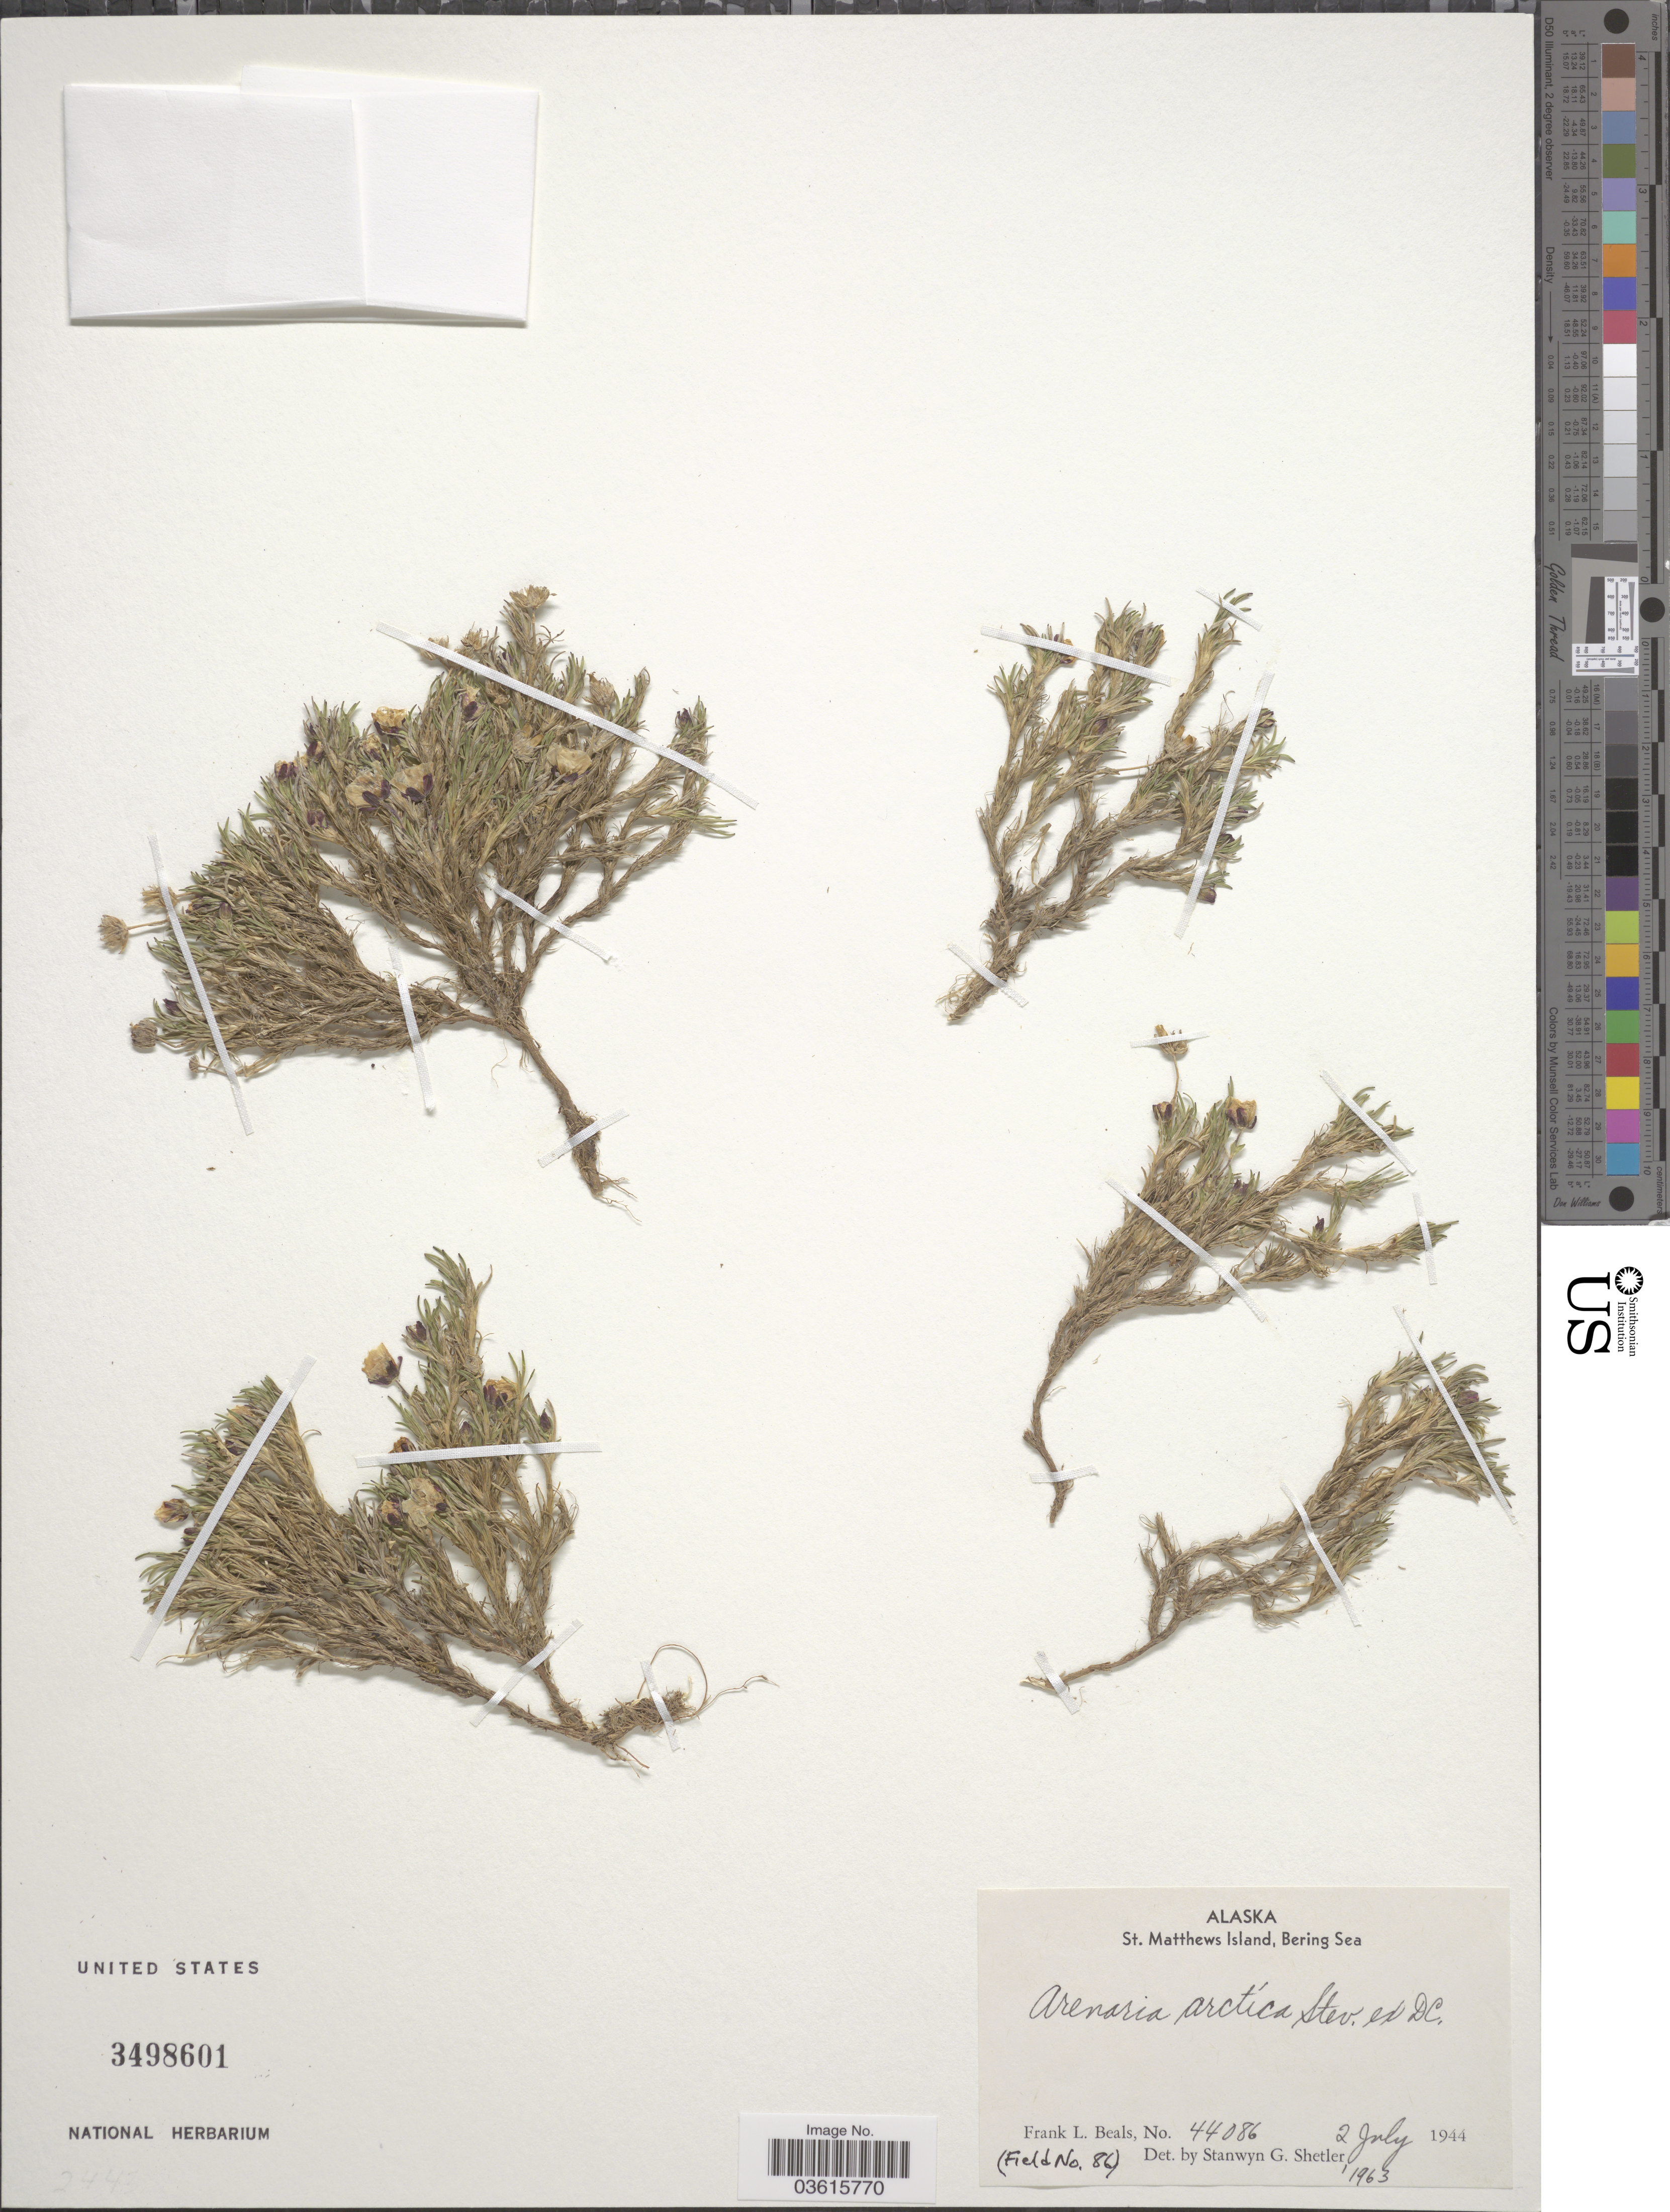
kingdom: Plantae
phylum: Tracheophyta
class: Magnoliopsida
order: Caryophyllales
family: Caryophyllaceae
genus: Cherleria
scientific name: Cherleria arctica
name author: (Steven ex Ser.) A.J. Moore & Dillenb.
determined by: Strong, M. T., (US), Smithsonian Institution - National Museum of Natural History (UNITED STATES)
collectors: F. Beals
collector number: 44086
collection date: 1944-07-02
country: United States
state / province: Alaska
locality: St. Matthews Island, Bering Sea.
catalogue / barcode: US 3498601